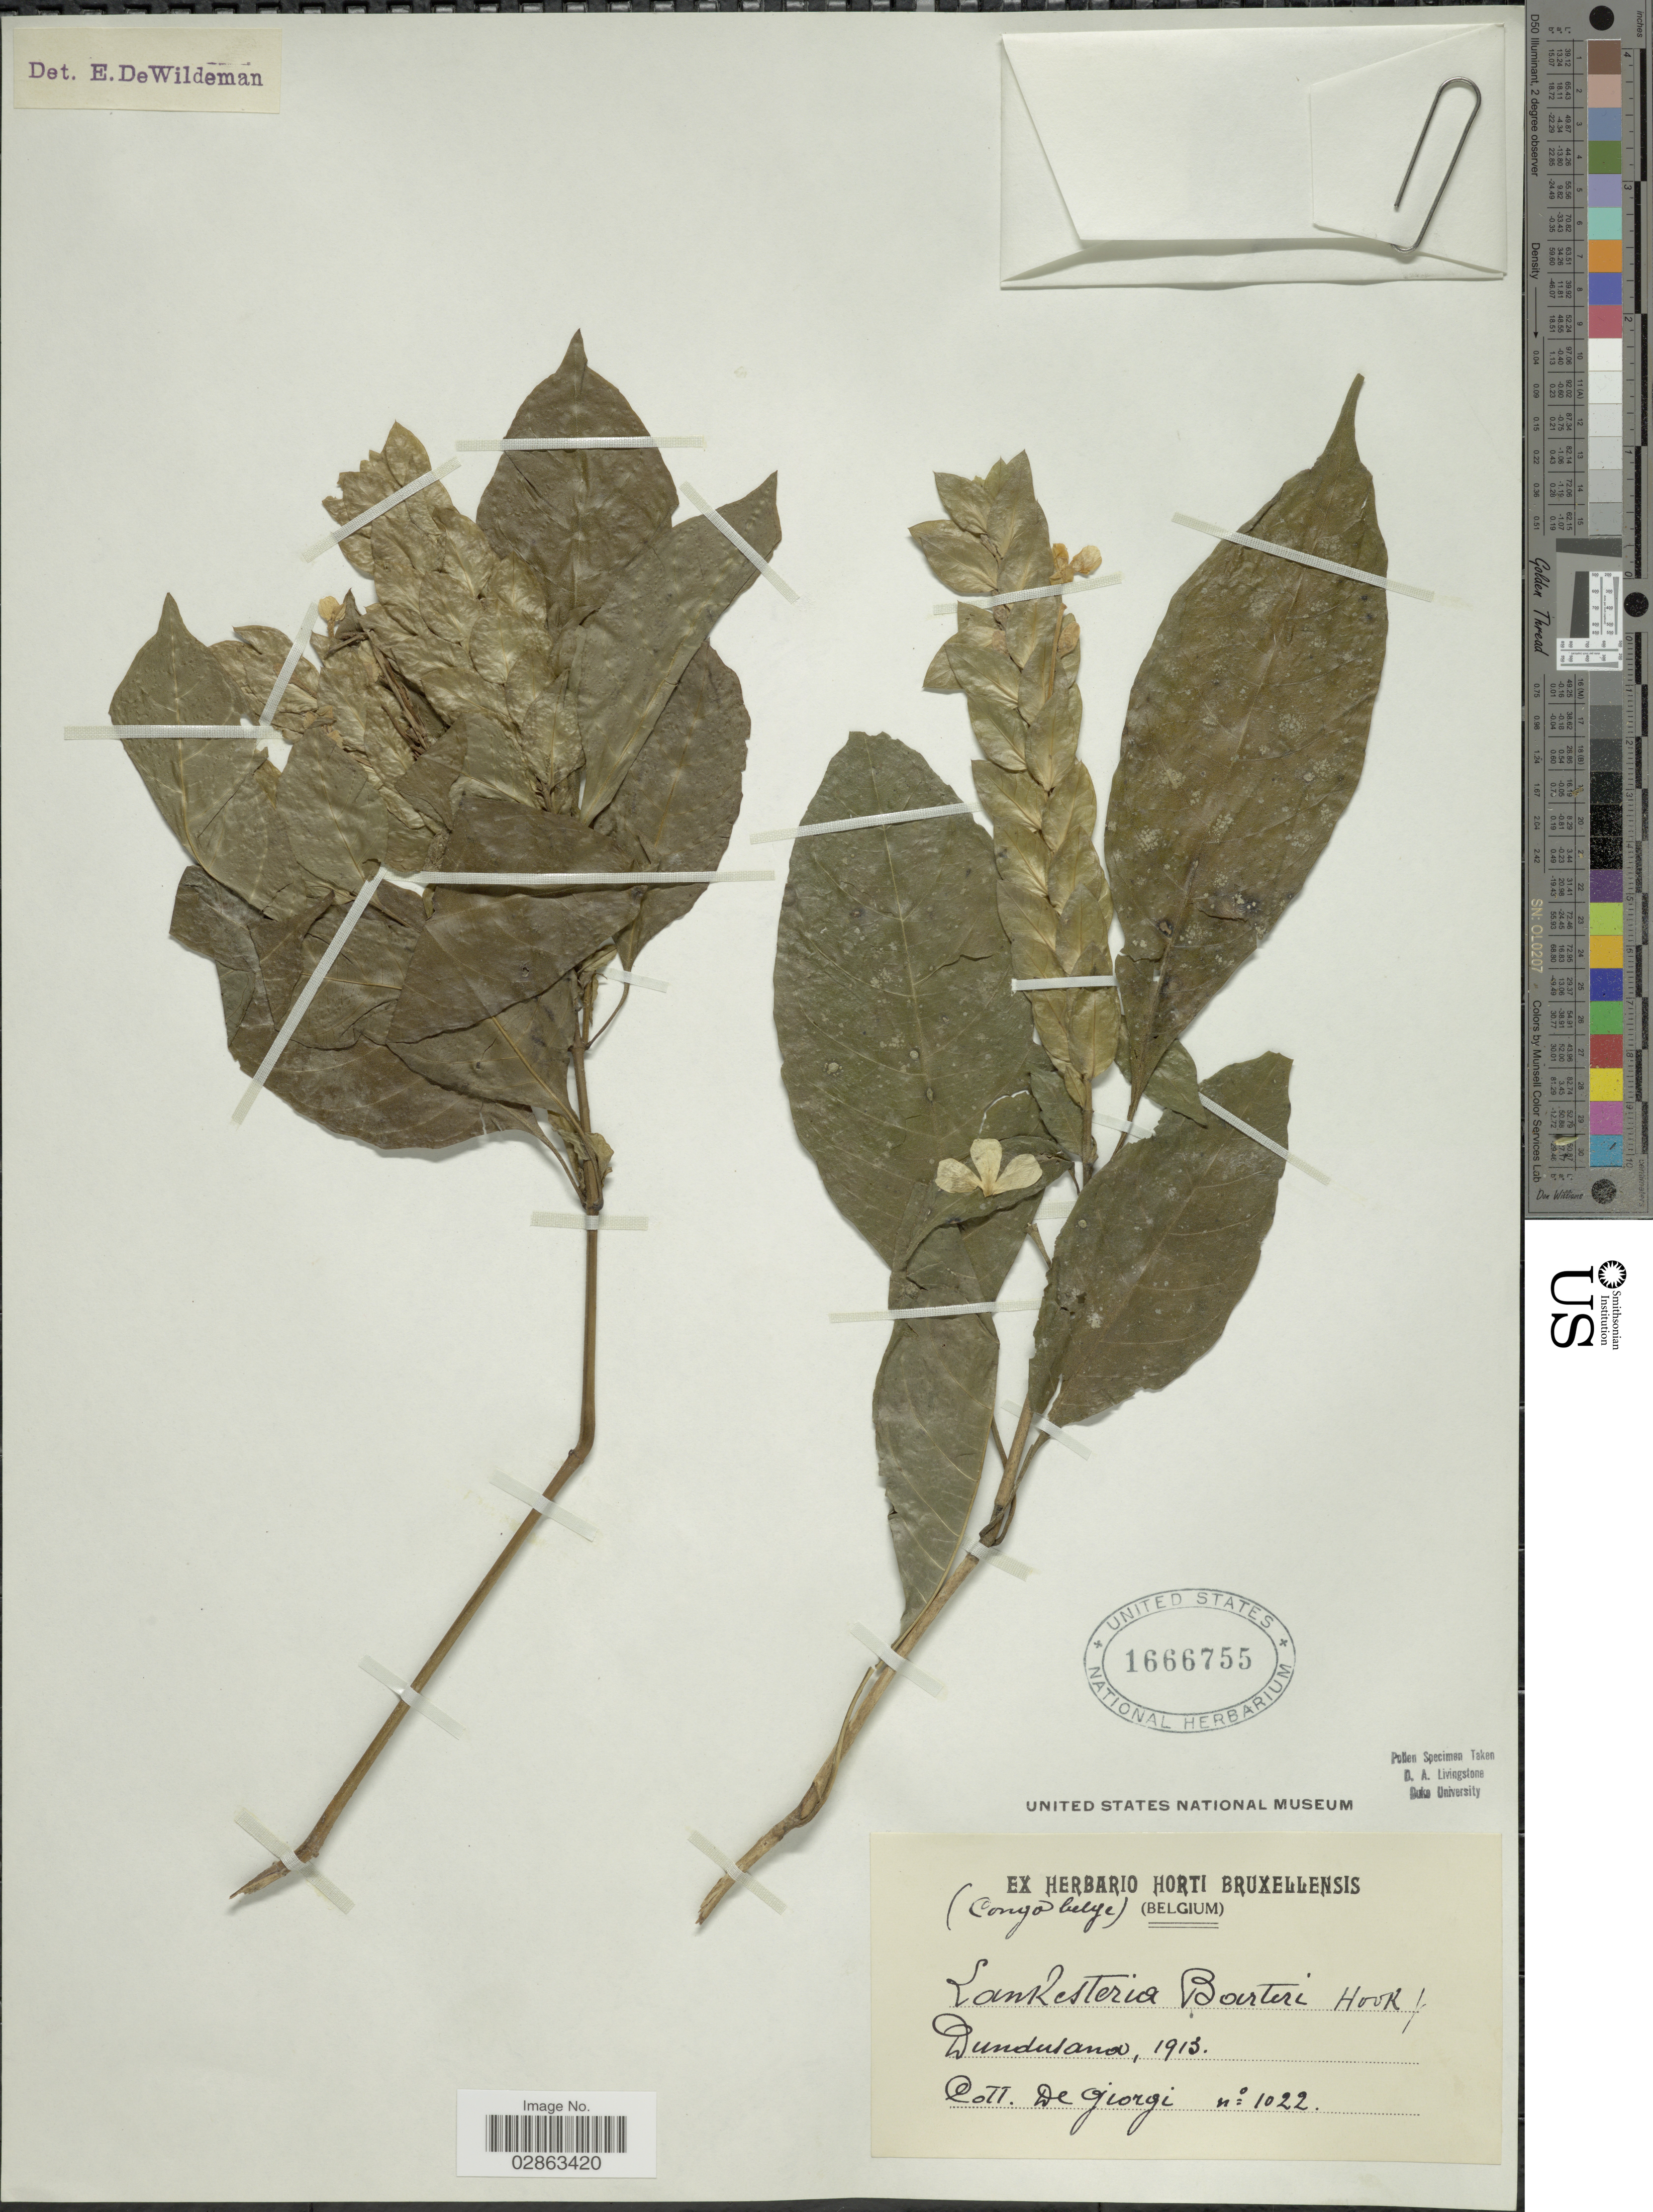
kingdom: Plantae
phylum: Tracheophyta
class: Magnoliopsida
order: Lamiales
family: Acanthaceae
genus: Lankesteria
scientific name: Lankesteria barteri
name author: Hook. f.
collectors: D. Giorgi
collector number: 1022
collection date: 1913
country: Congo, Democratic Republic of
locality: (Congo Belge), Dundulana.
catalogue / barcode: US 1666755